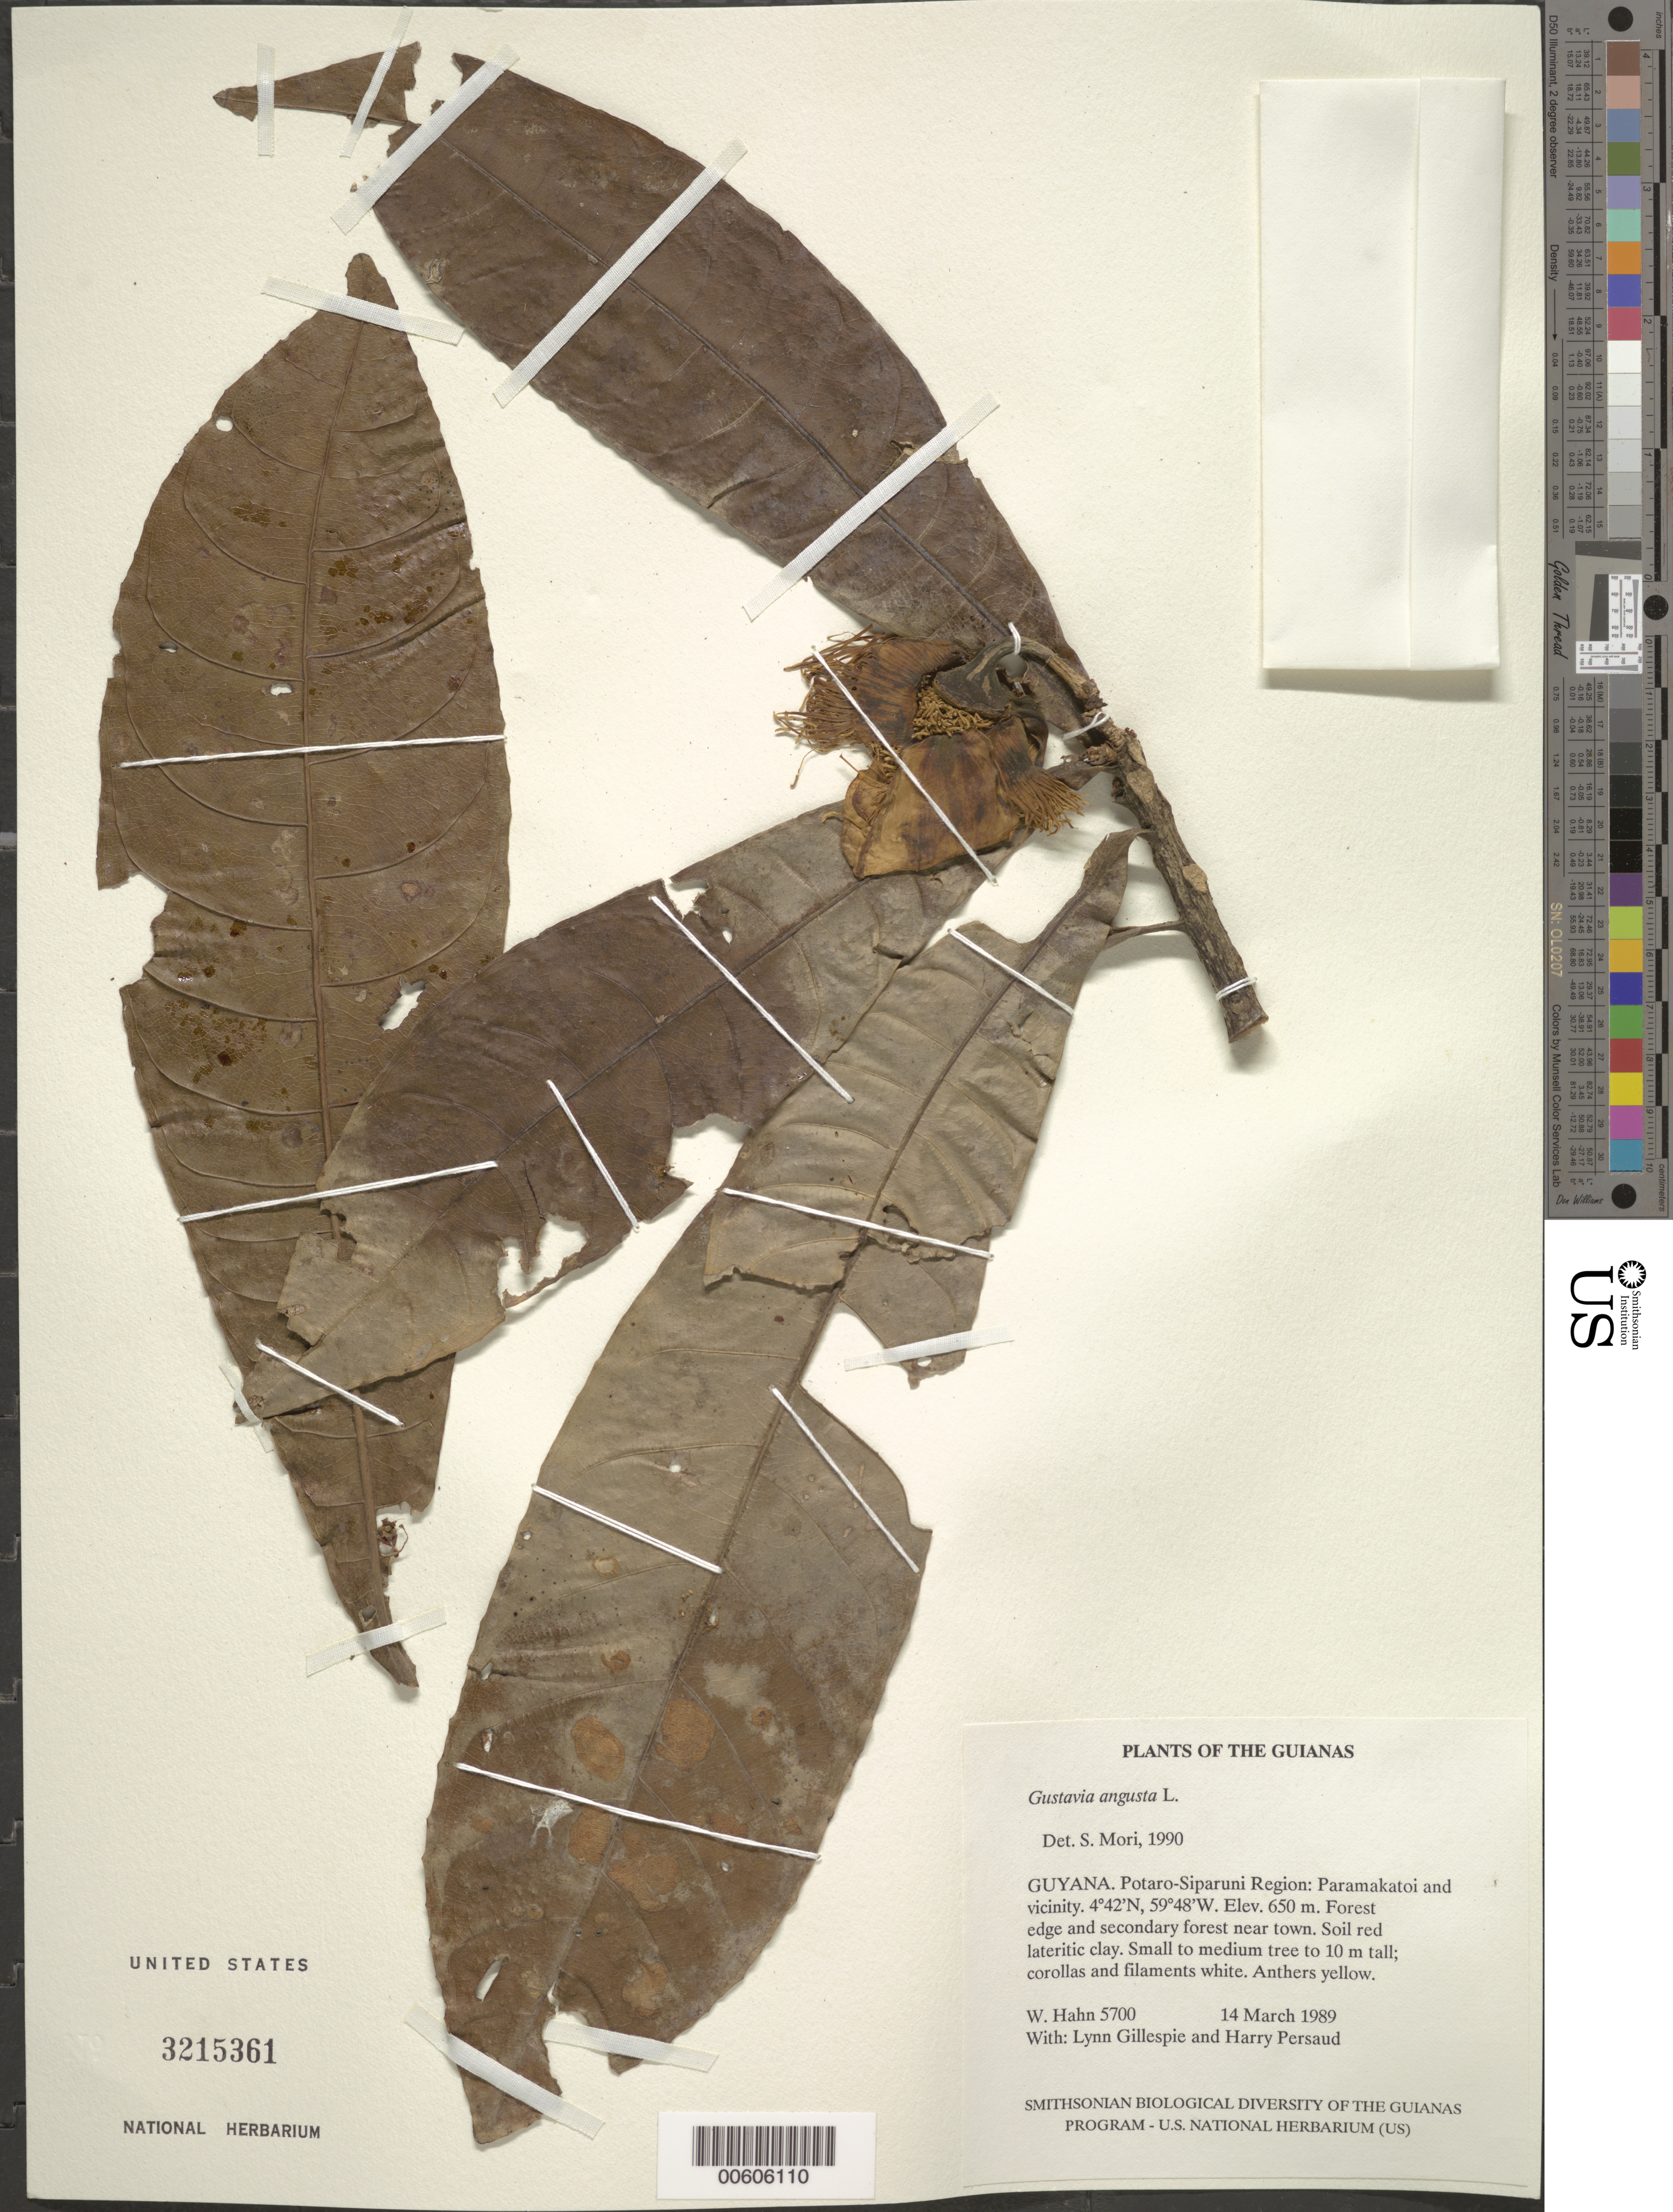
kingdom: Plantae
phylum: Tracheophyta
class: Magnoliopsida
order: Ericales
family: Lecythidaceae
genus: Gustavia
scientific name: Gustavia augusta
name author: L.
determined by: Mori, Scott A.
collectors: W. Hahn, L. J. Gillespie & H. Persaud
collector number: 5700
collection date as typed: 14 March 1989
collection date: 1989-03-14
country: Guyana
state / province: Potaro-Siparuni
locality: Paramakatoi and vicinity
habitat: Forest edge and secondary forest near town. Soil red lateritic clay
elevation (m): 650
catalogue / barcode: US 3215361